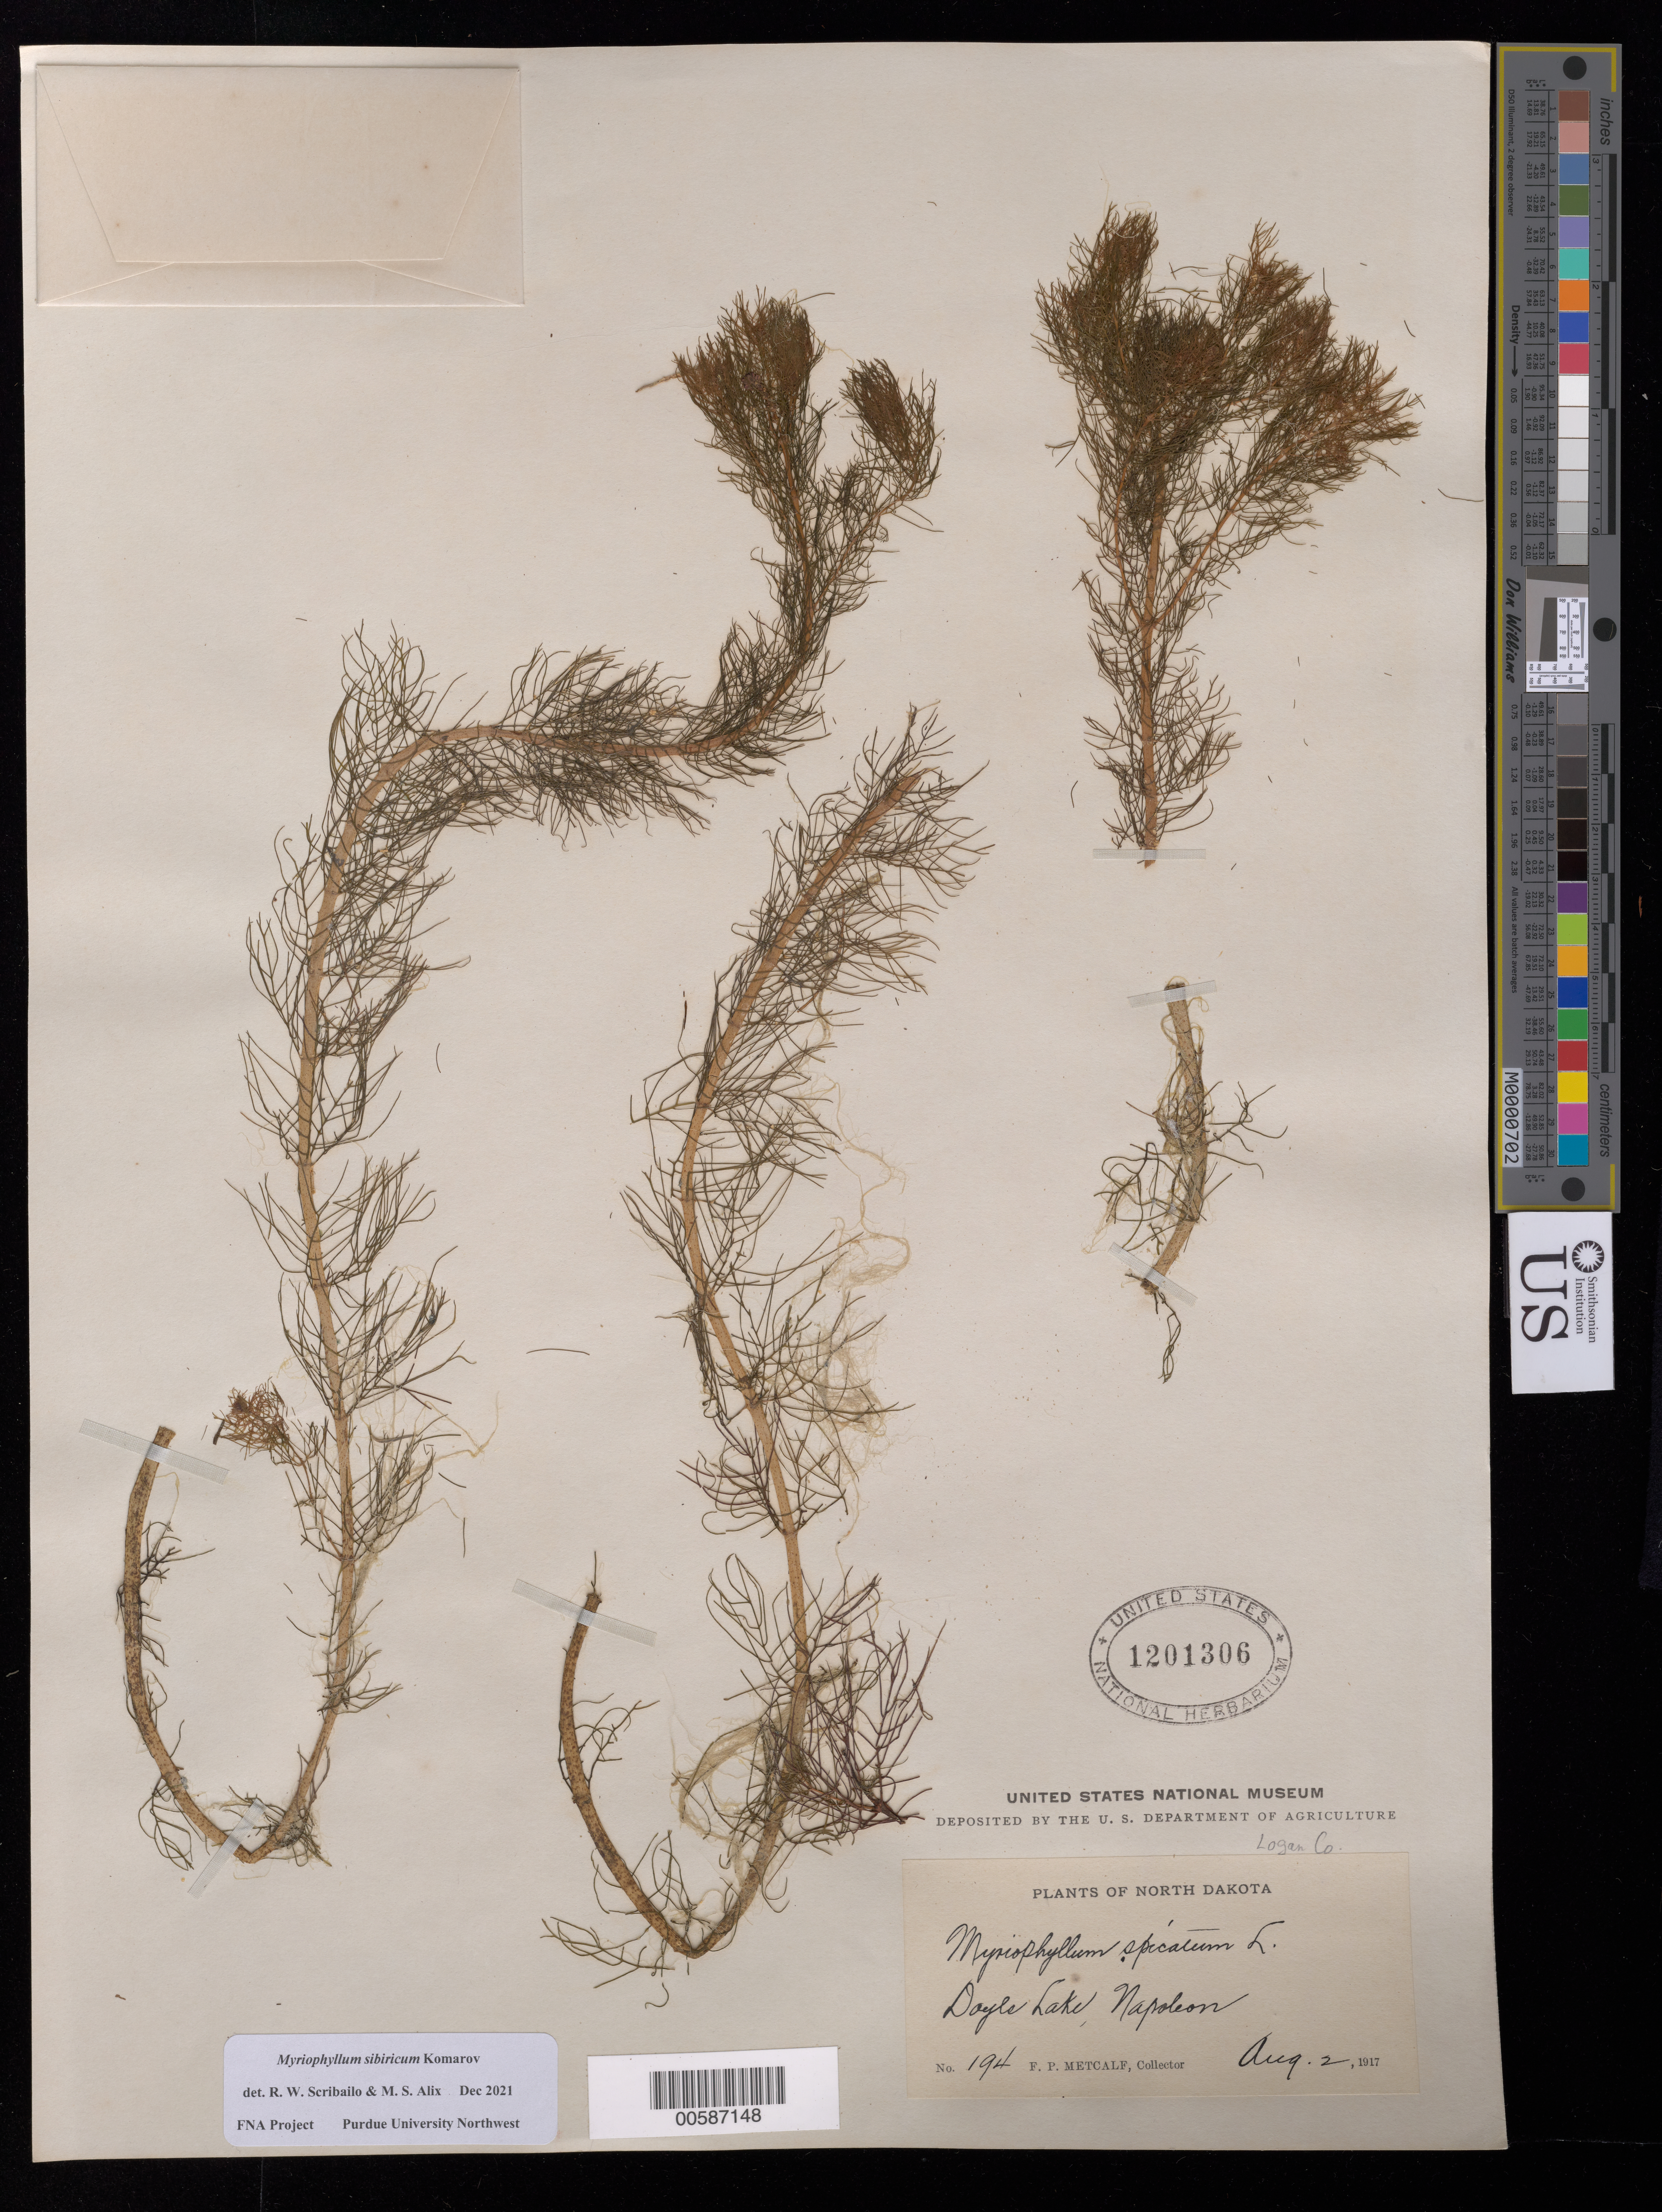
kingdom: Plantae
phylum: Tracheophyta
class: Magnoliopsida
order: Saxifragales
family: Haloragaceae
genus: Myriophyllum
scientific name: Myriophyllum sibiricum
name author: Kom.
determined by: Scribailo, R. W.; Alix, M. S.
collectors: F. P. Metcalf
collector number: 194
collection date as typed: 02 Aug 1917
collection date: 1917-08-02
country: United States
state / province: North Dakota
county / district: Logan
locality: Dayls Lake, Napoleon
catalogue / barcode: US 1201306